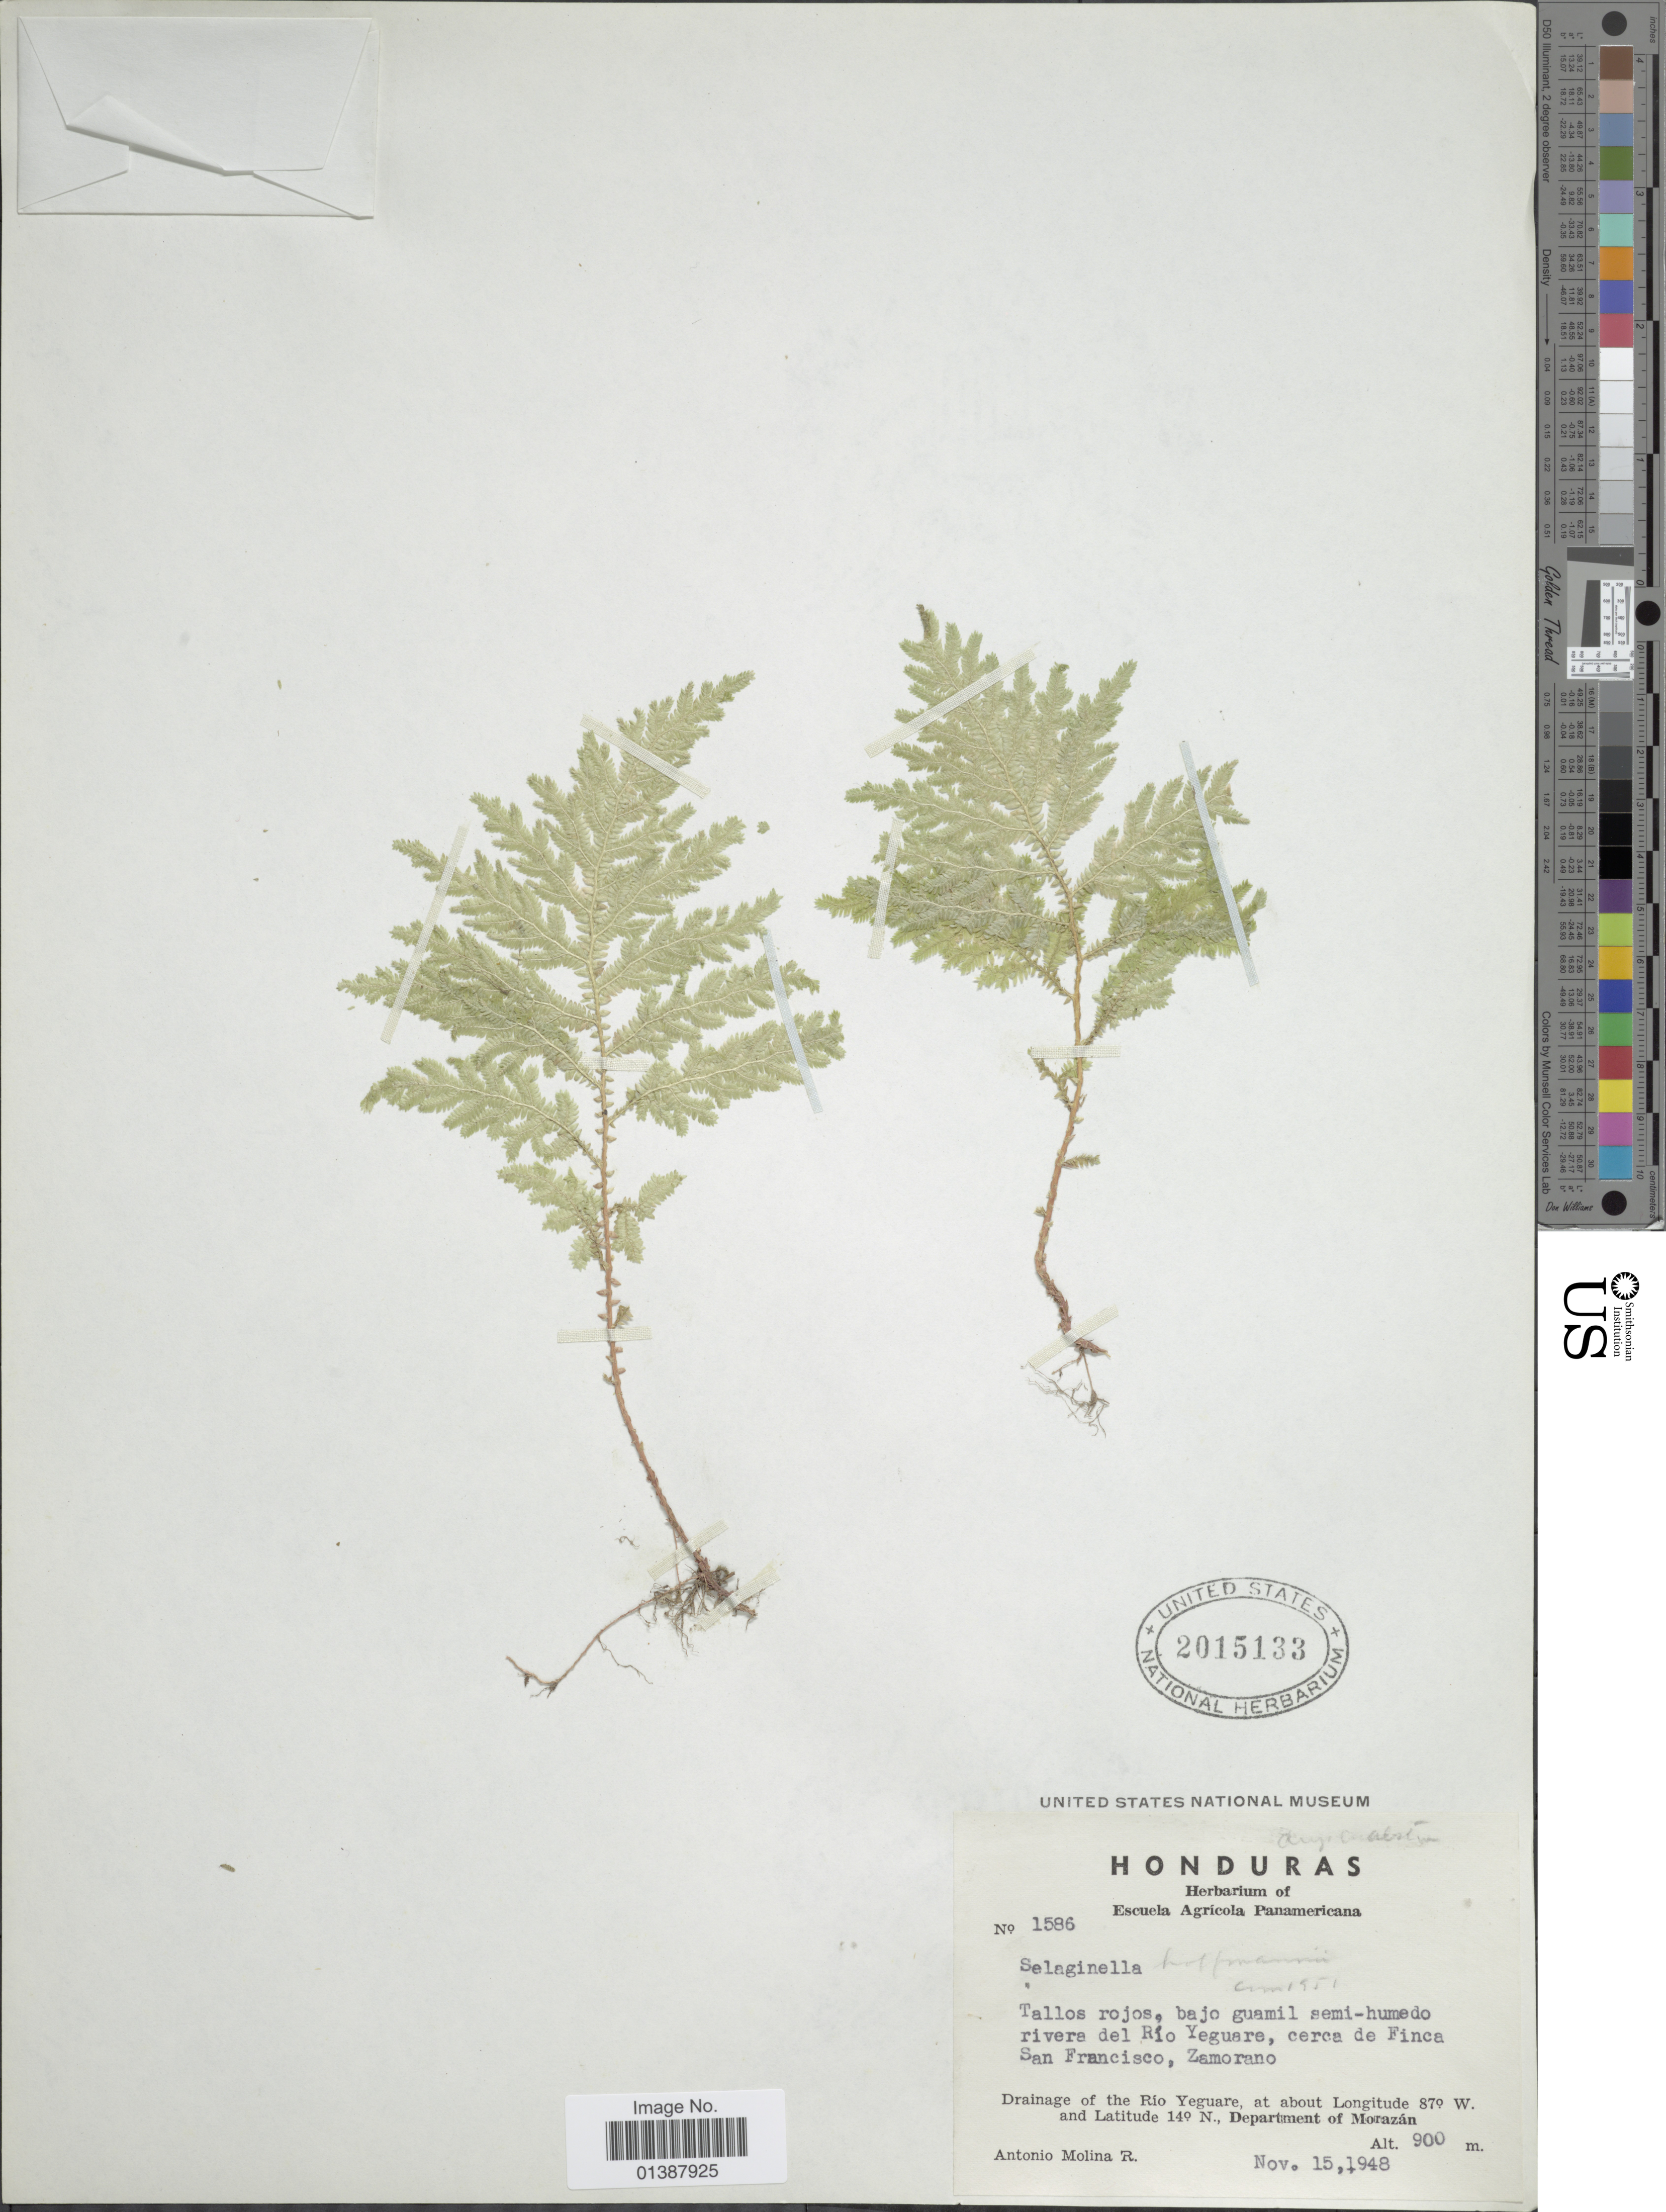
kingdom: Plantae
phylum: Tracheophyta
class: Lycopodiopsida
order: Selaginellales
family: Selaginellaceae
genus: Selaginella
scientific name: Selaginella hoffmannii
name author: Hieron.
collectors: A. Molina R.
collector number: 1586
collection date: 1948-11-15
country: Honduras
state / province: Fco. Morazán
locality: Tallos rojos, bajo guamil semi-humedo rivers del Río Yeguare, cerca de Finca San Francisco, Zamorano Drainage of the Rio Yeguare, at about , Department of Morazán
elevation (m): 900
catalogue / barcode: US 2015133